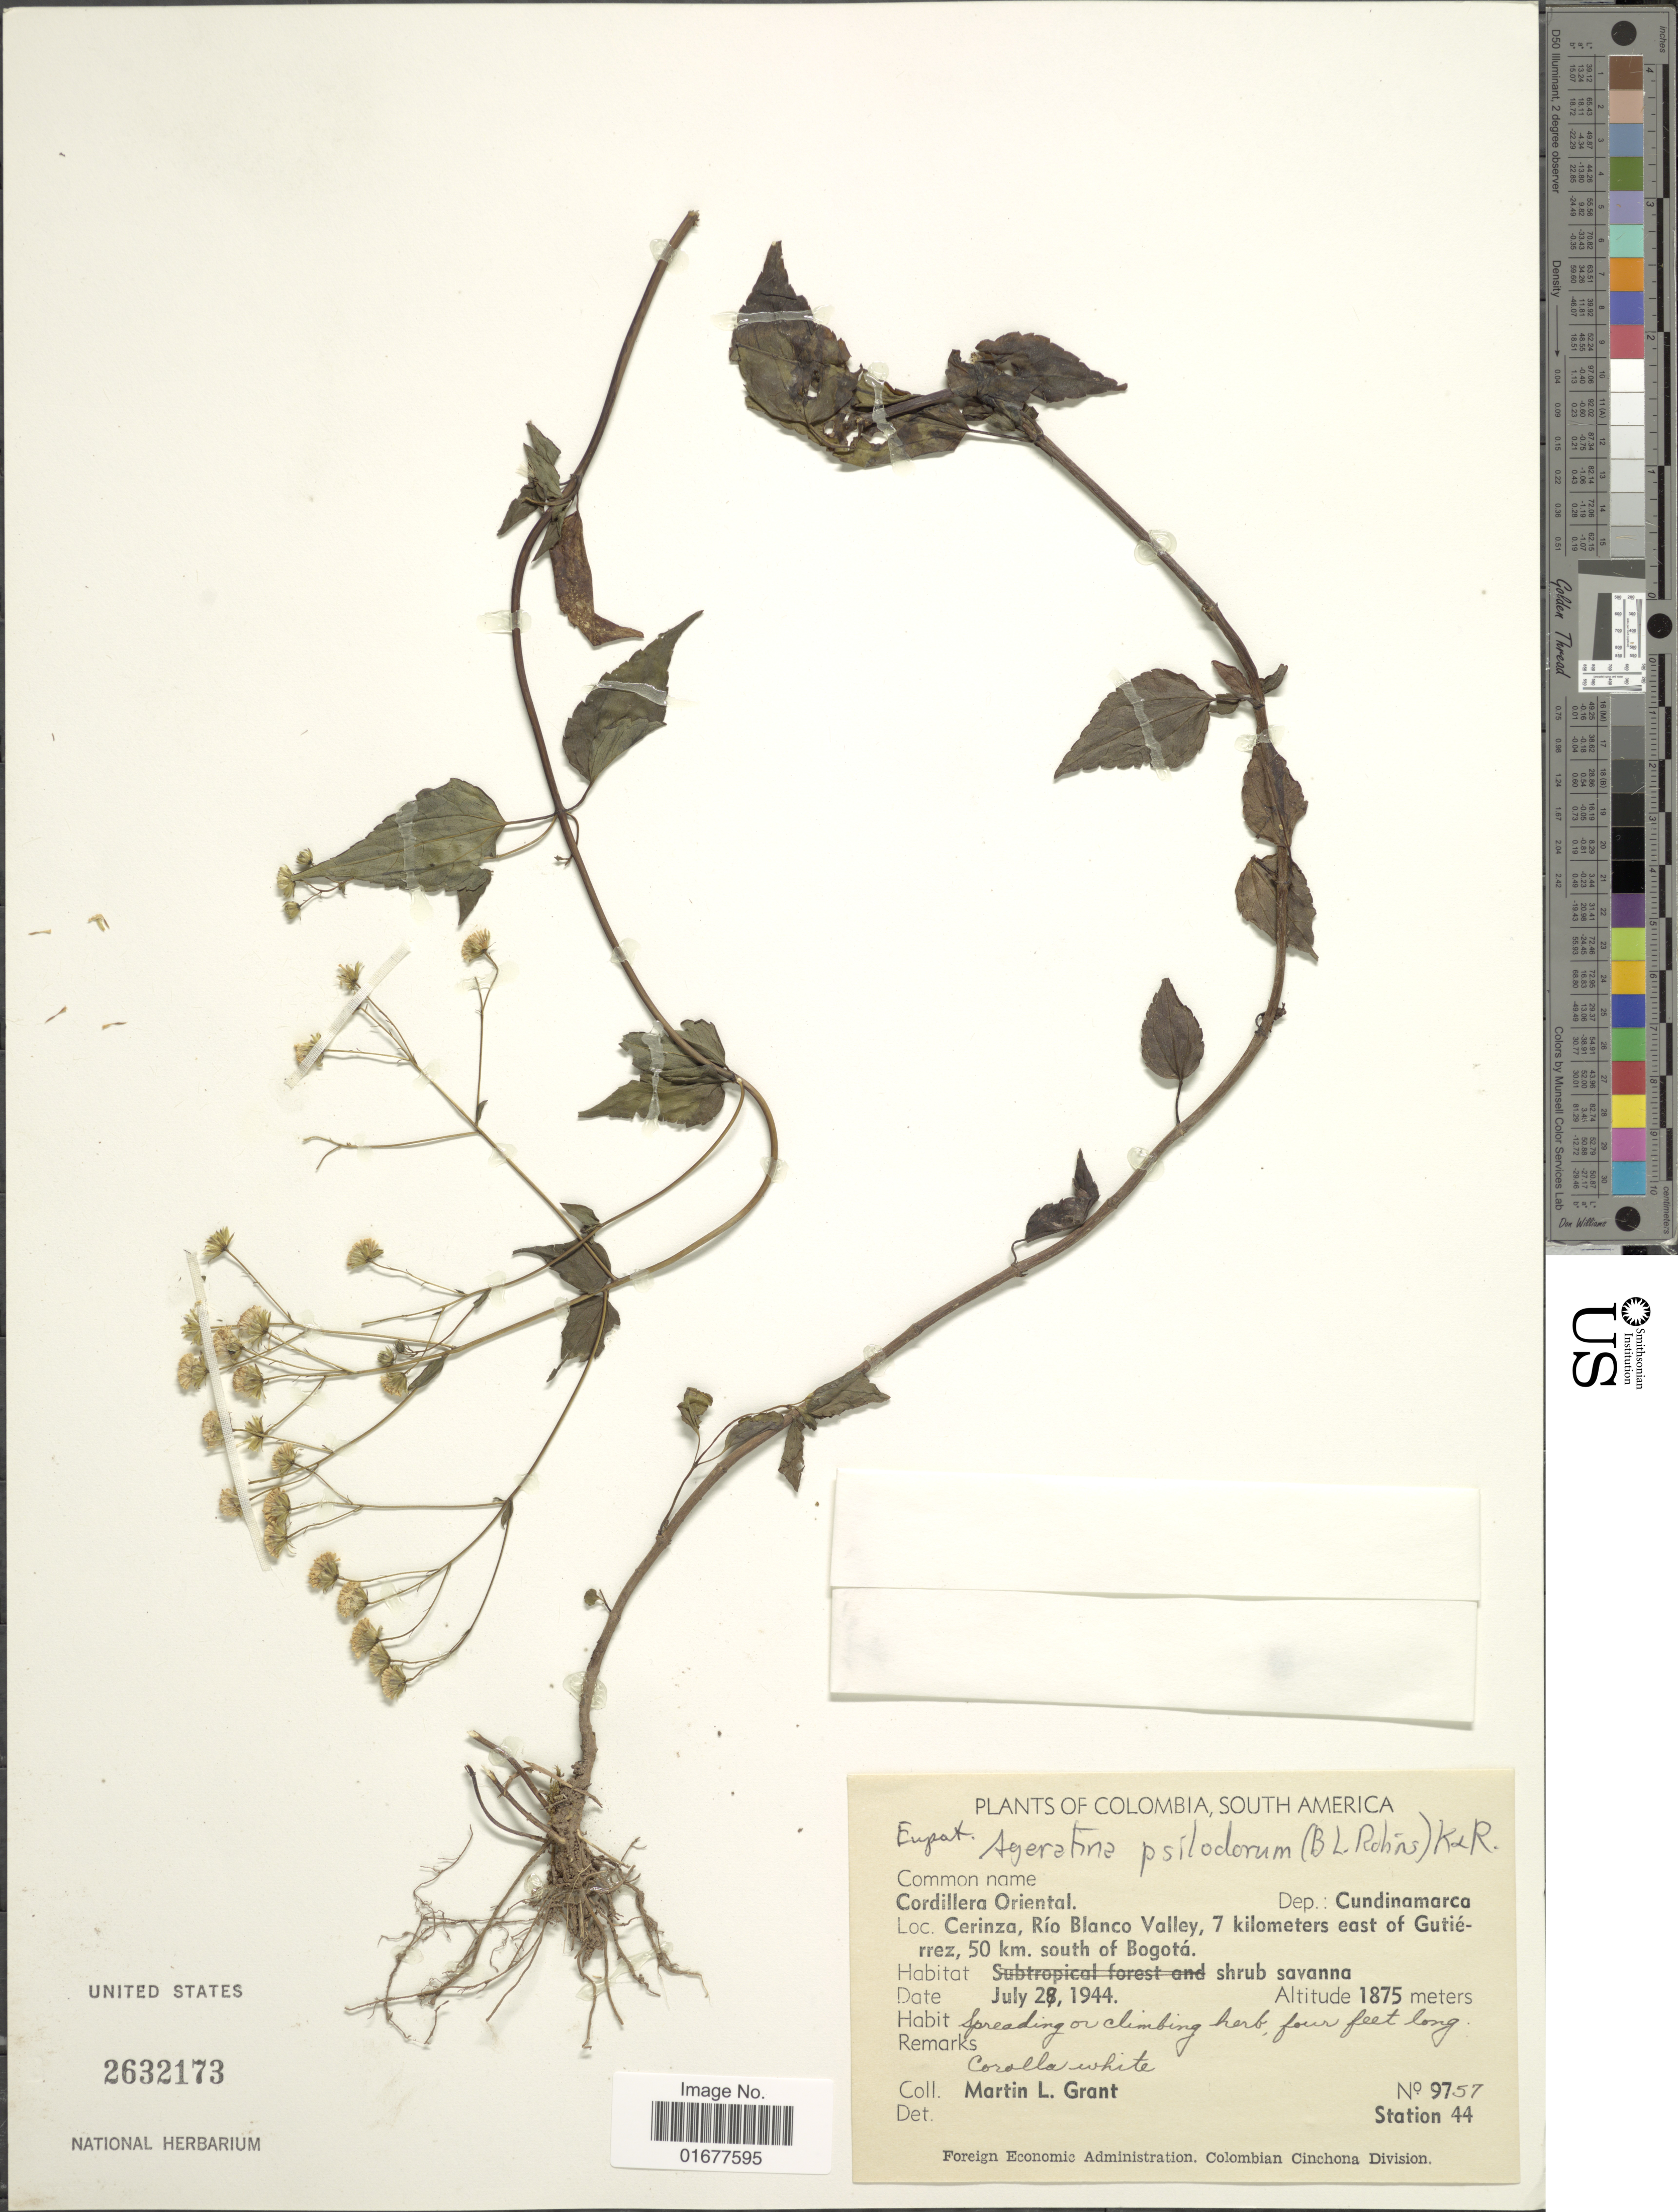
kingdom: Plantae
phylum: Tracheophyta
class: Magnoliopsida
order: Asterales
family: Asteraceae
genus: Ageratina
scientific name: Ageratina psilodora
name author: (B.L. Rob.) R.M. King & H. Rob.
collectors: M. L. Grant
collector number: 9757 Station 44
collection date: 1944-07-28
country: Colombia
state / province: Cundinamarca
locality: Cordillera Oriental, Cerinza, Rio Blanco Valley, 7 kilometers east of Gutierrez, 50 km. south of Bogota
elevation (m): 1875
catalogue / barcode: US 2632173